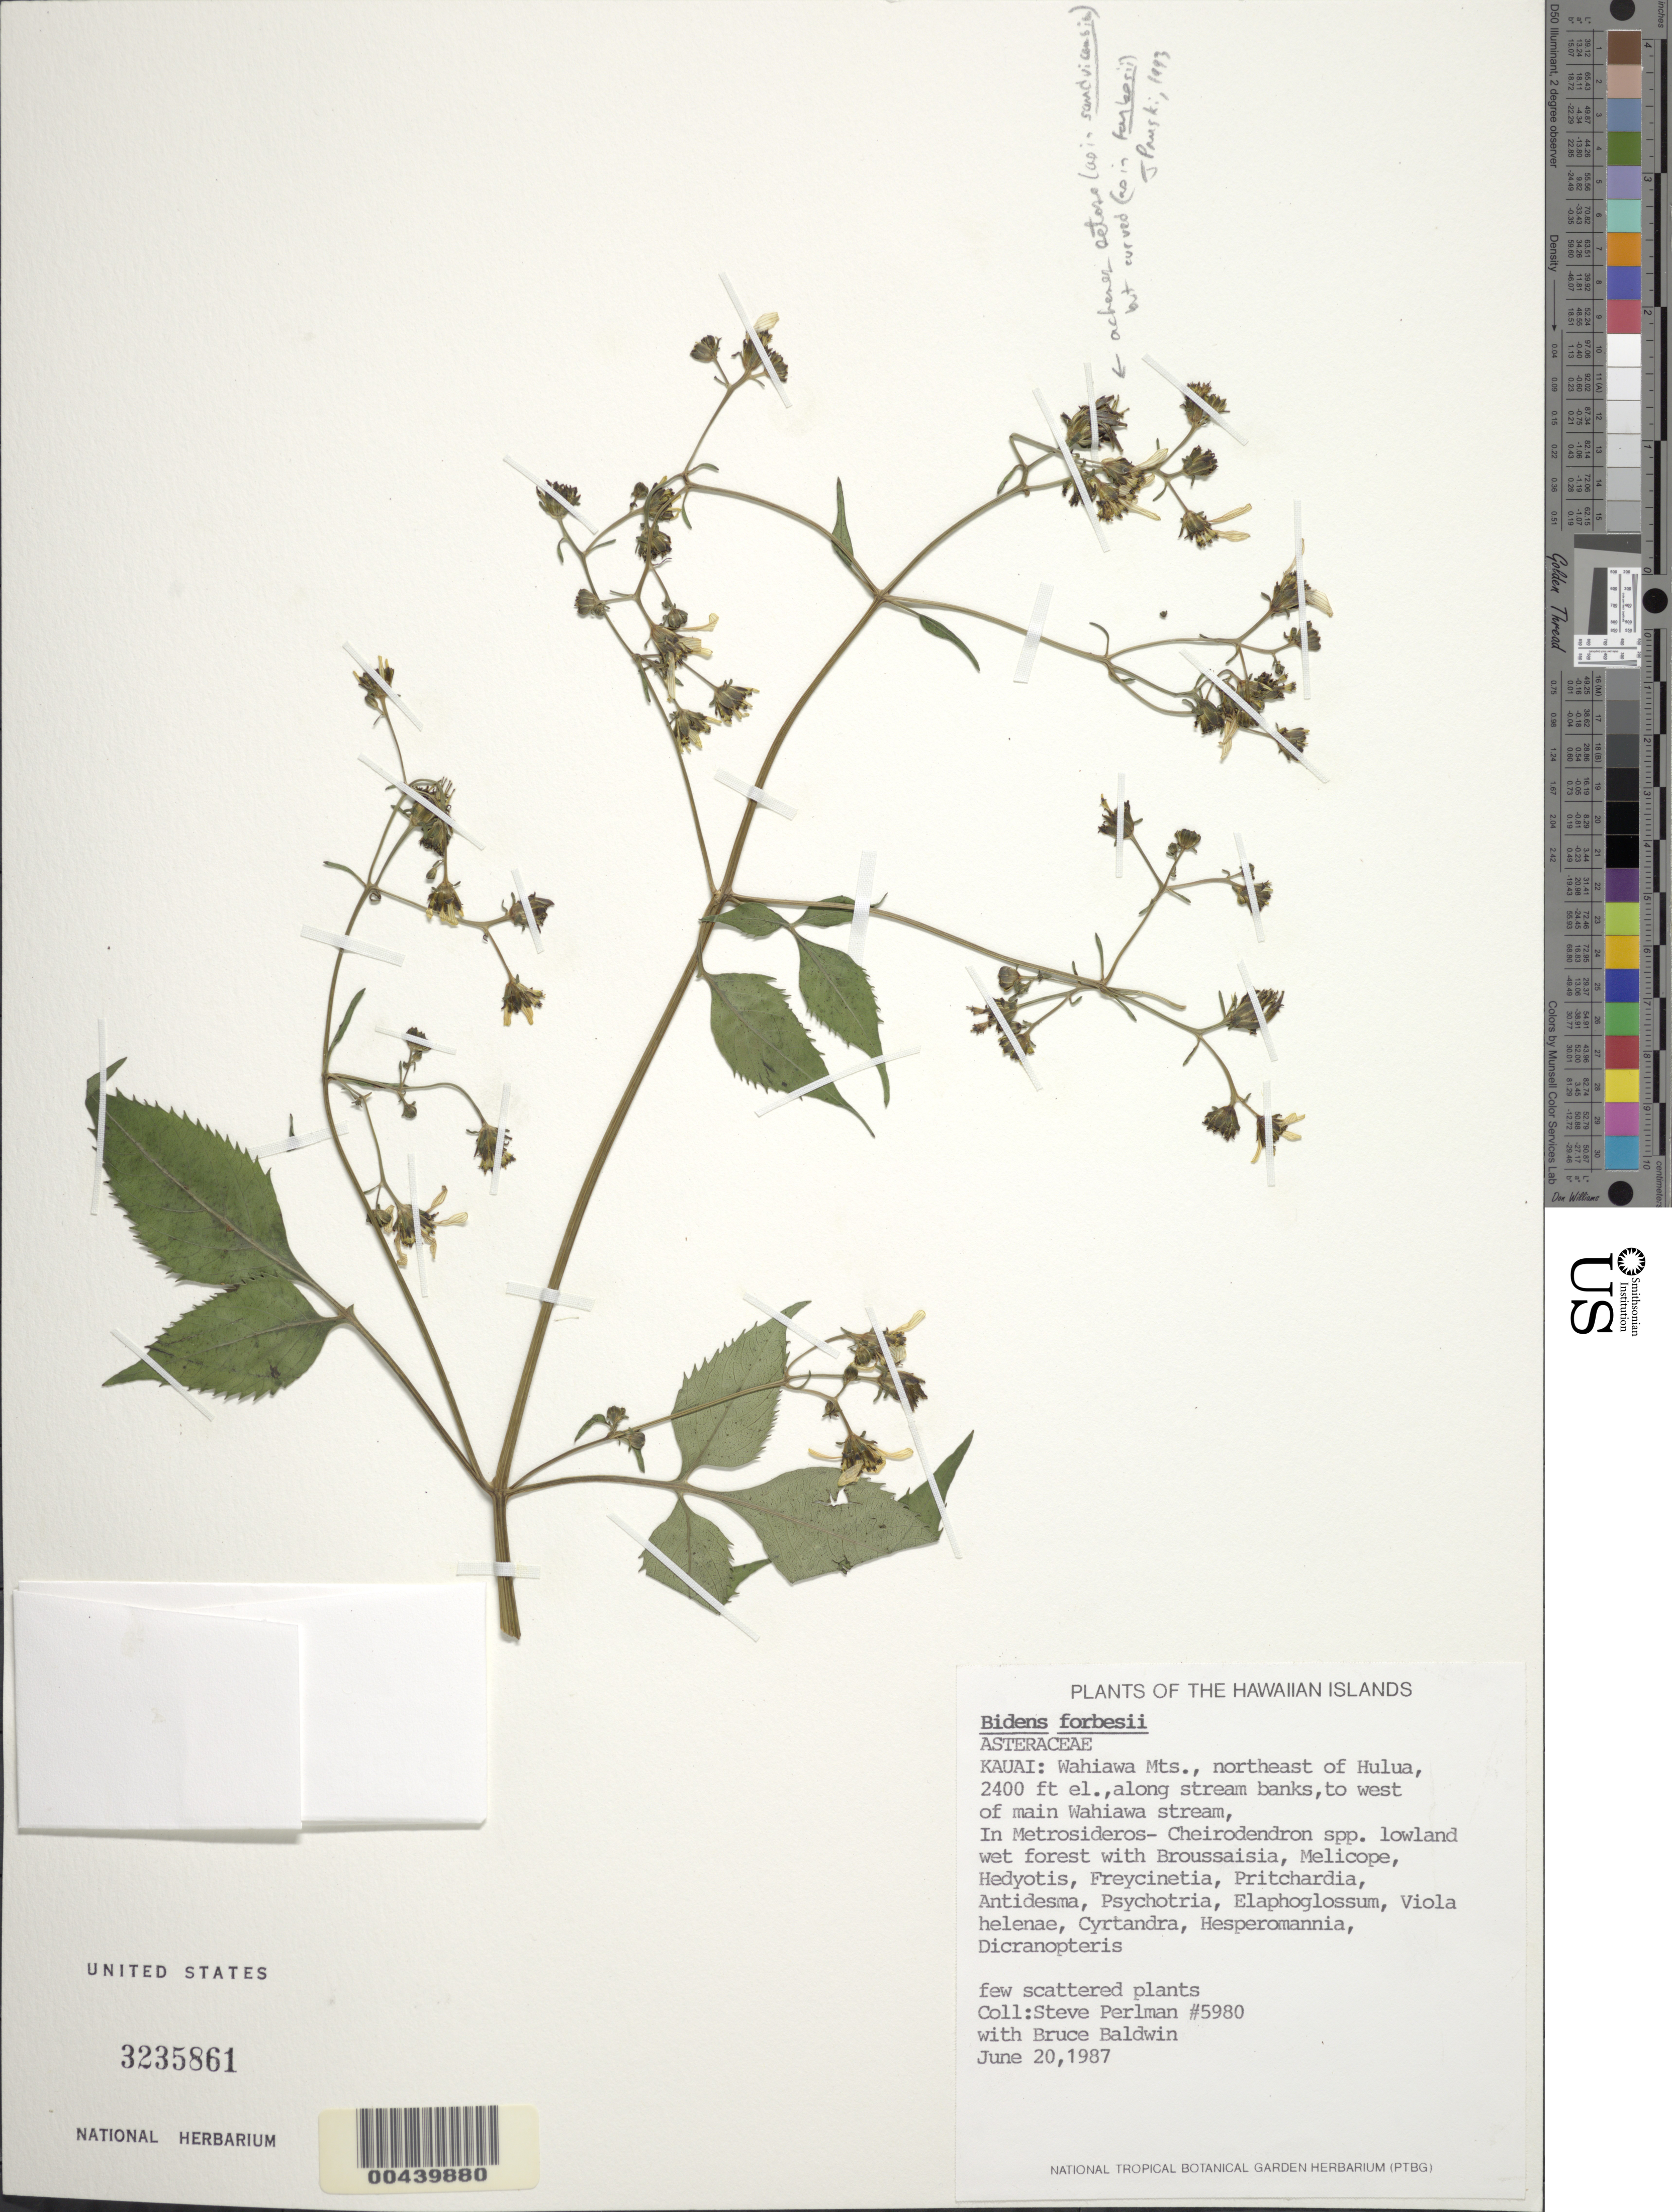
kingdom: Plantae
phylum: Tracheophyta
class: Magnoliopsida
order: Asterales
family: Asteraceae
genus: Bidens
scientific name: Bidens forbesii subsp. kahiliensis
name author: Ganders & Nagata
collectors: S. P. Perlman & B. Baldwin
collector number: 5980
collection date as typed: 20 Jun 1987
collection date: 1987-06-20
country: United States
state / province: Hawaii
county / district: Kauai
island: Kaua'i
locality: Wahiawa Mts., NE of Hulua, along stream banks, to W of main Wahiawa stream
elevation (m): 732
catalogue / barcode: US 3235861